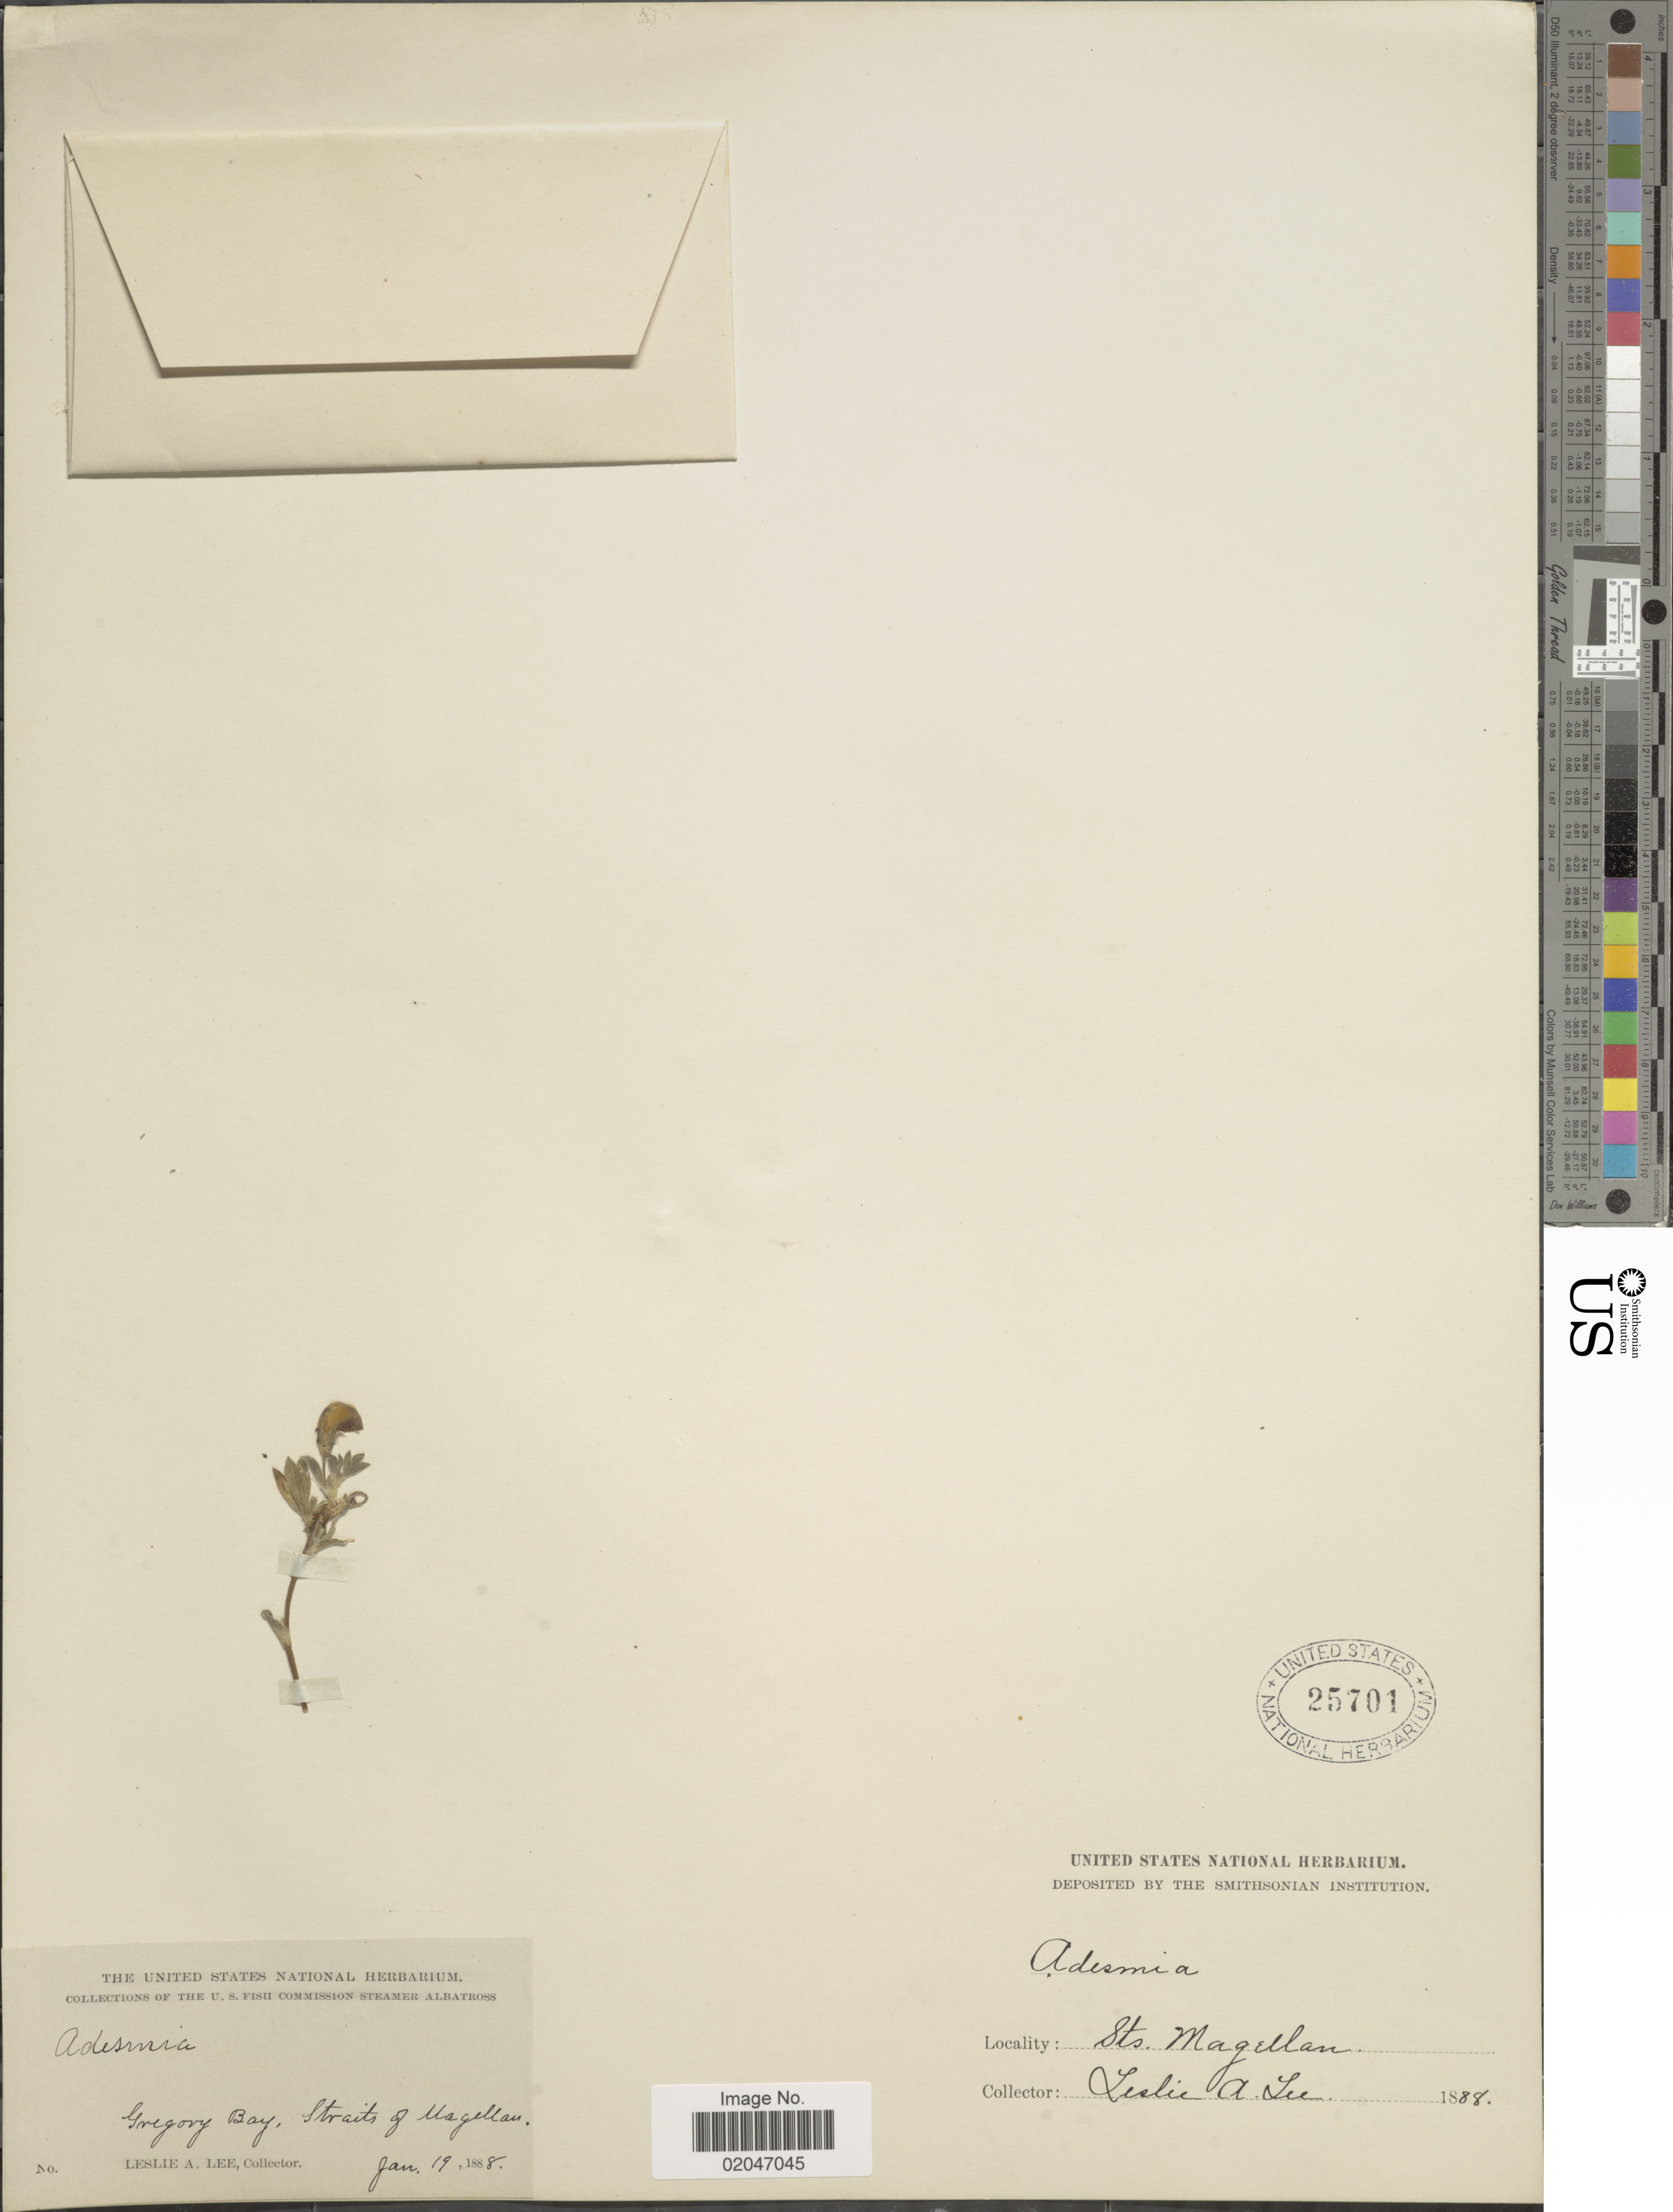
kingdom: Plantae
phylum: Tracheophyta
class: Magnoliopsida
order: Fabales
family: Fabaceae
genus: Adesmia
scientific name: Adesmia lotoides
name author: Hook. f.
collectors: L. Lee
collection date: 1888-01-19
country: Chile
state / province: Magallanes y de la Antártica Chilena (XII)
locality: Gregory Bay, Straits of Magellan.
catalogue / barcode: US 25701